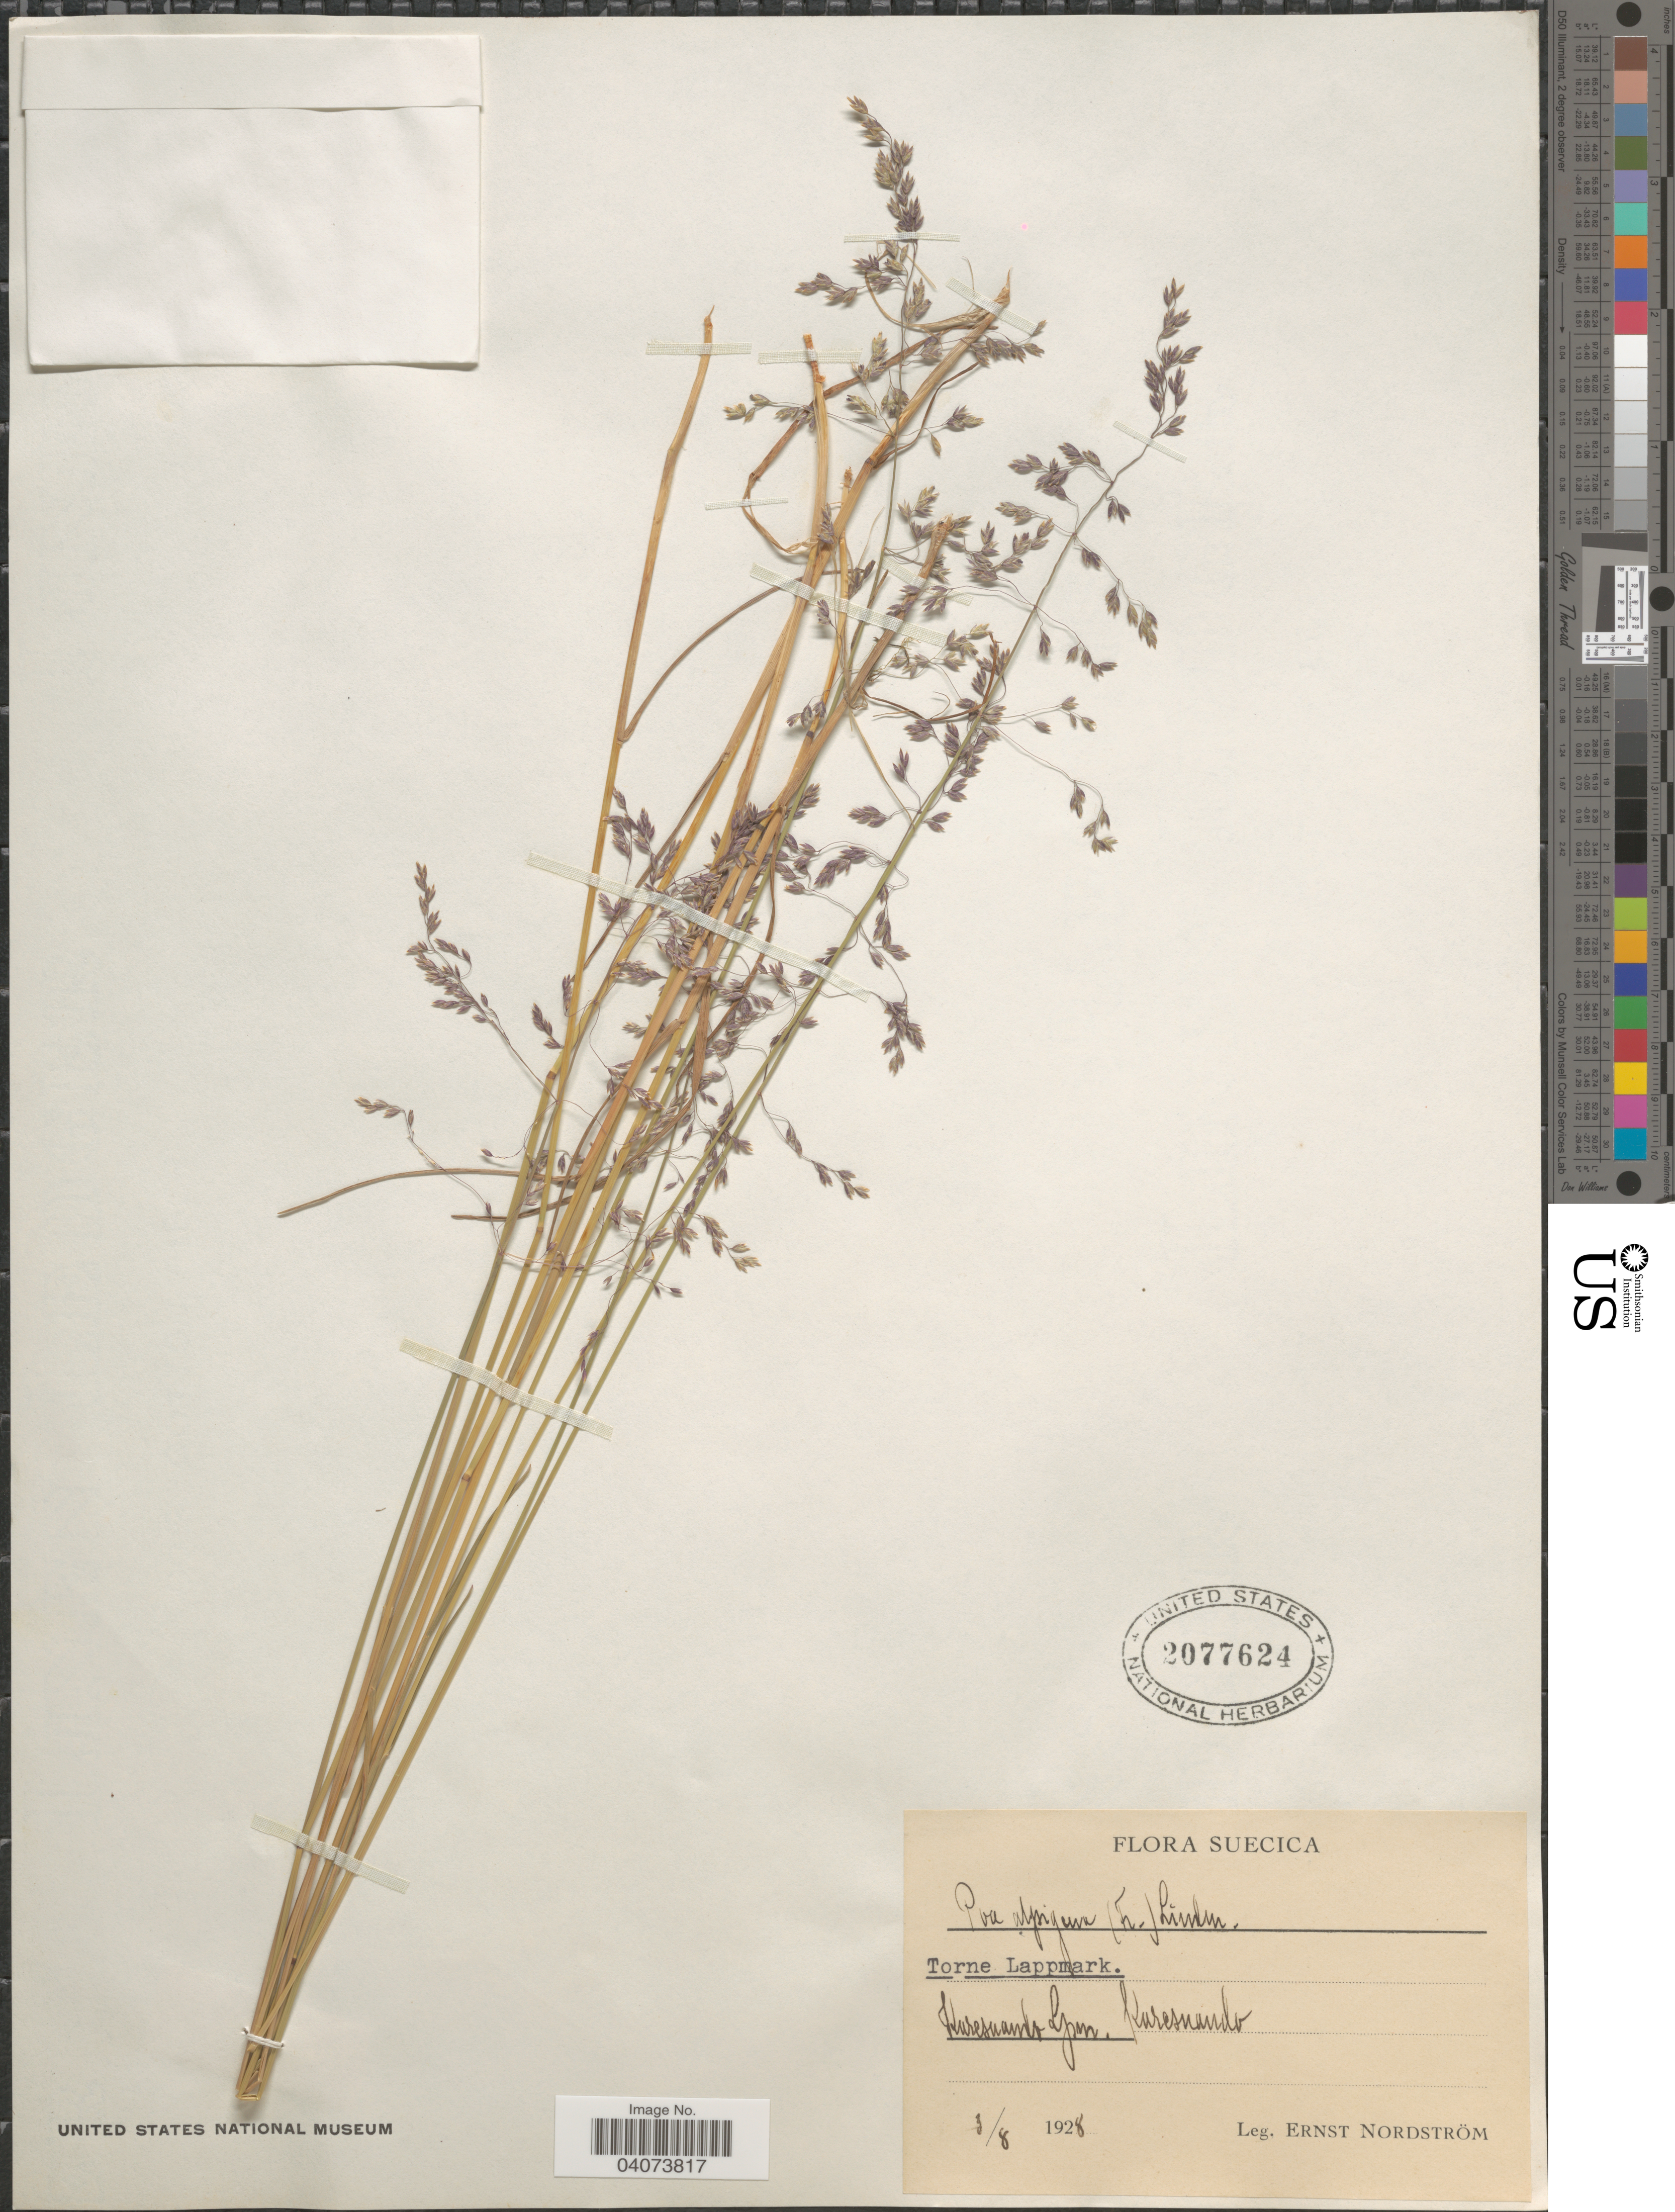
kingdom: Plantae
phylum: Tracheophyta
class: Liliopsida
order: Poales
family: Poaceae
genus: Poa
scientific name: Poa pratensis subsp. alpigena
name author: (Lindm.) Hiitonen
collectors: E. Nordström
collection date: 1928-08-03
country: Sweden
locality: Suecica. Torne Lappmark. Karesuando Lpm. Karesuando.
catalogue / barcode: US 2077624